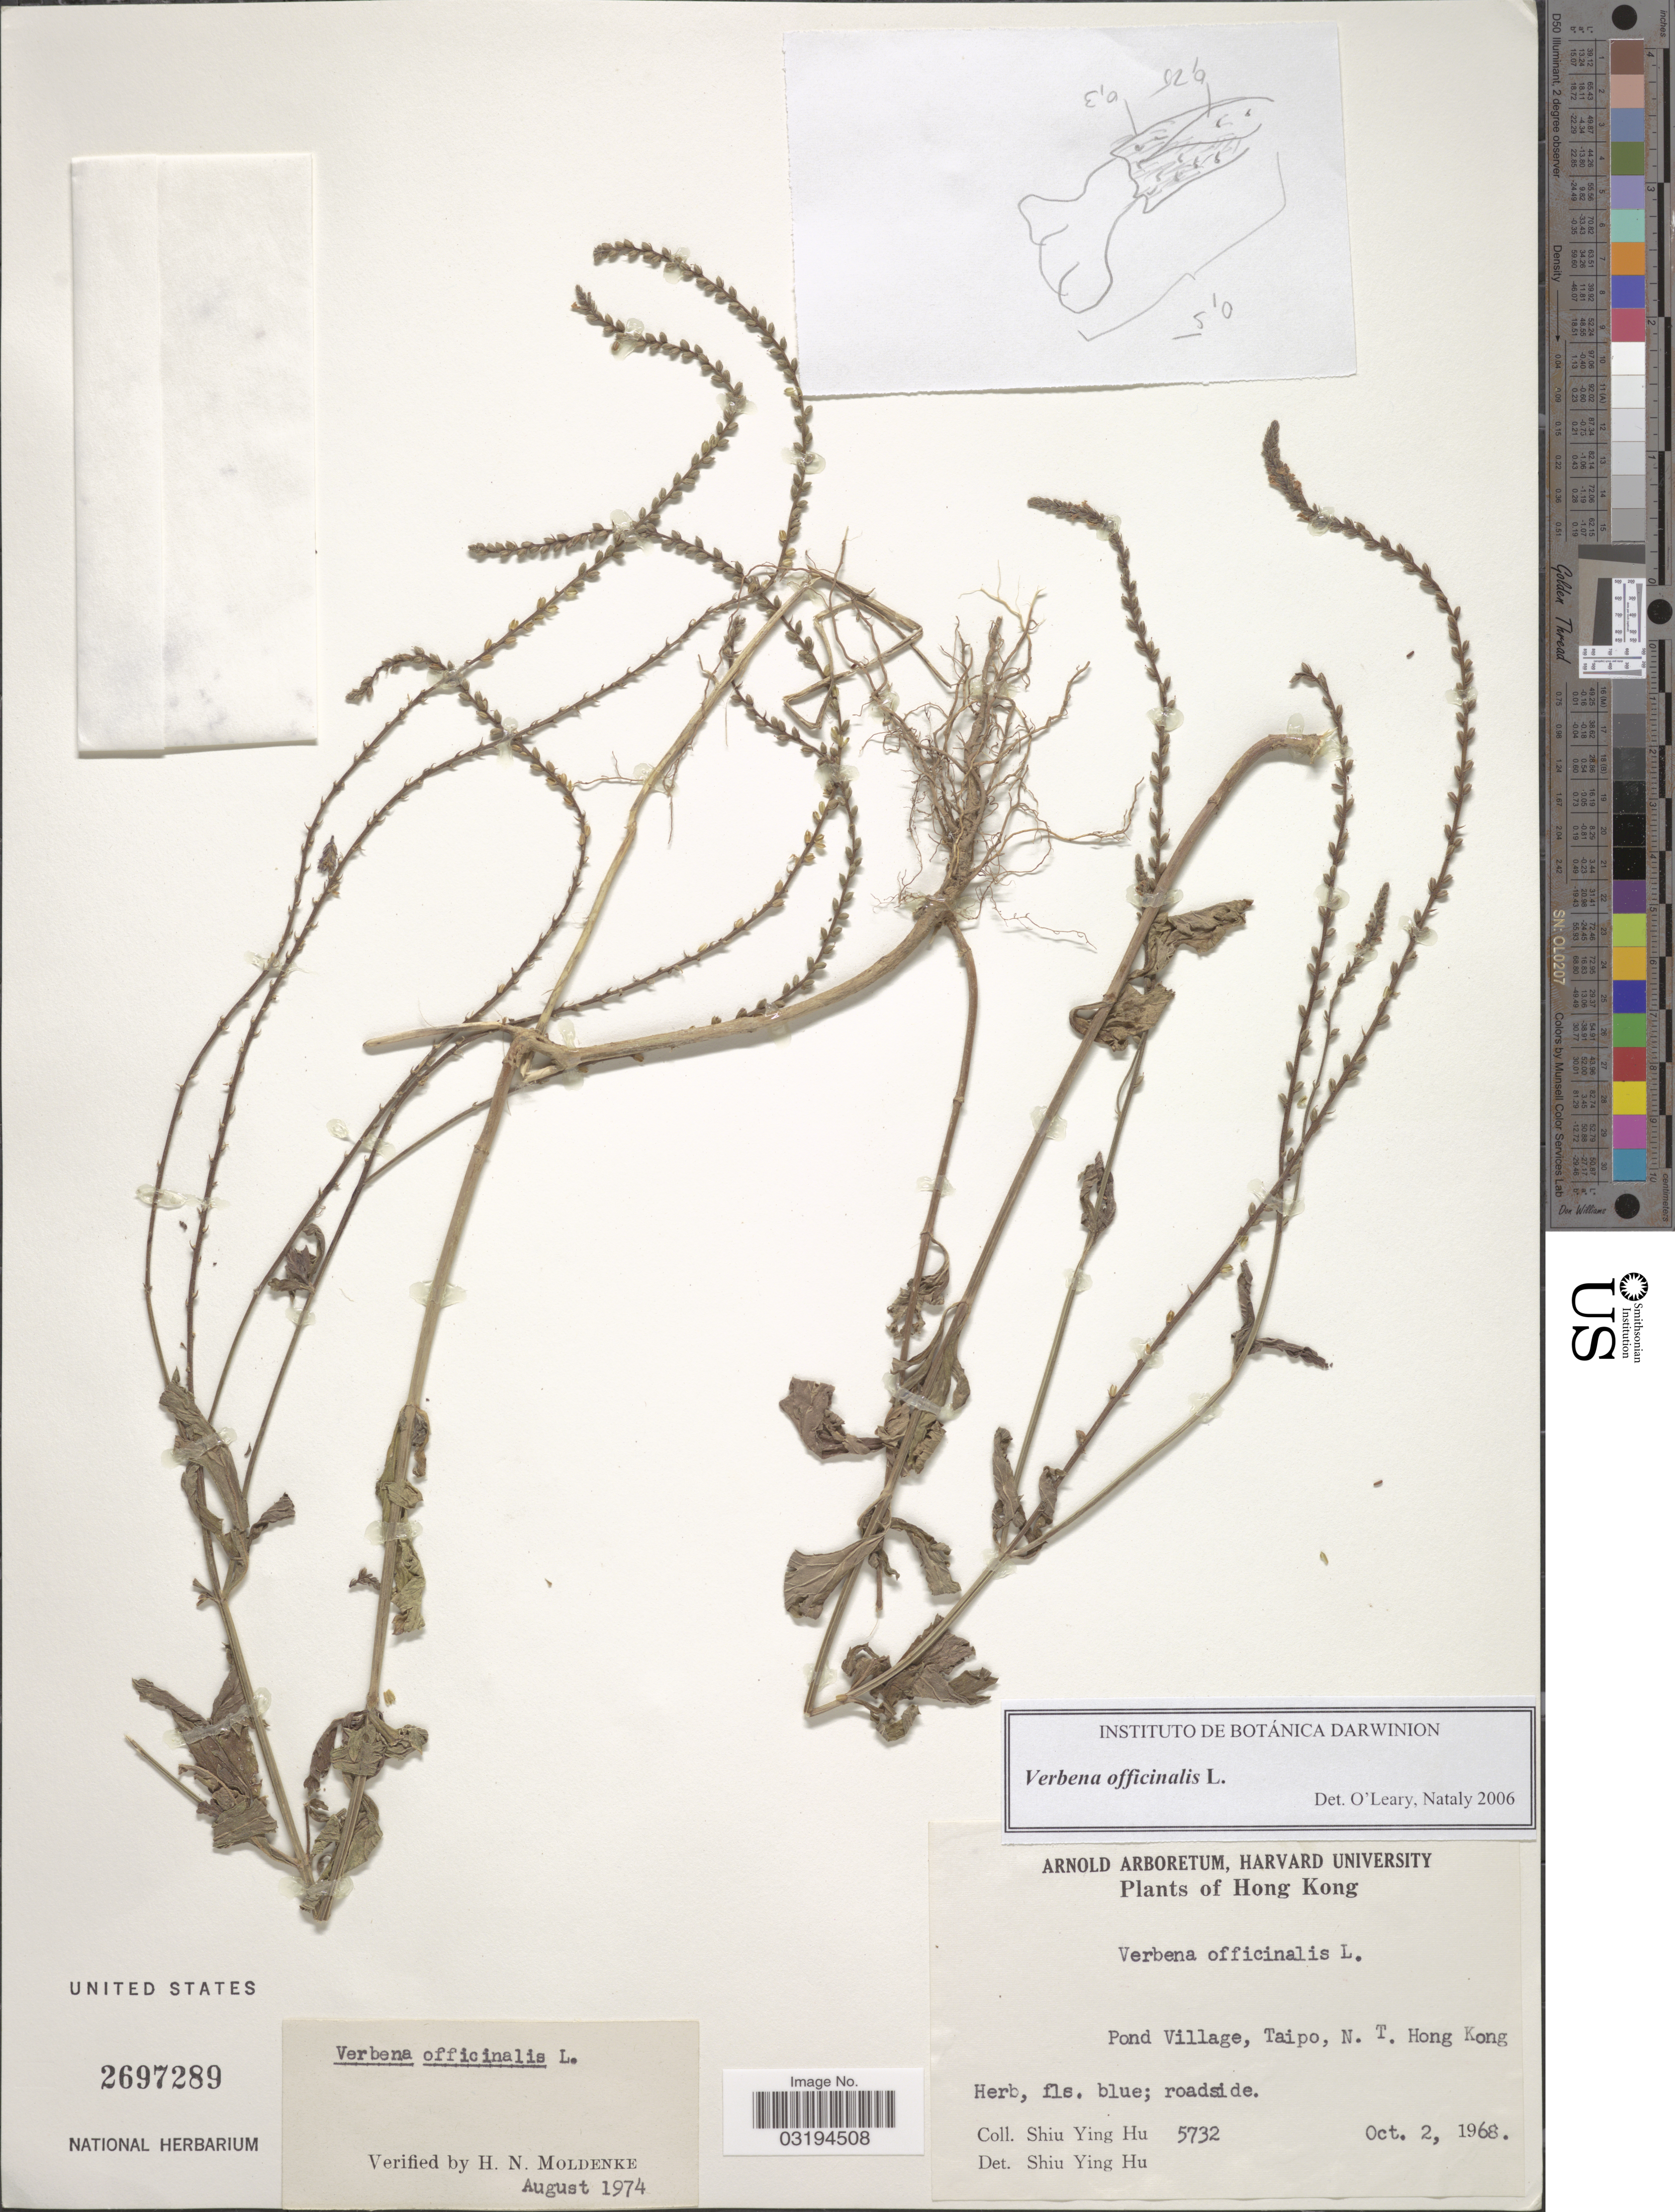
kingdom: Plantae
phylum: Tracheophyta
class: Magnoliopsida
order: Lamiales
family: Verbenaceae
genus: Verbena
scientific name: Verbena officinalis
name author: L.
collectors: S. Y. Hu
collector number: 5732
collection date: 1968-10-02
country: China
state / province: Hong Kong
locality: Pond Village, Taipo, N. T. Hong Kong.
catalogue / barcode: US 2697289